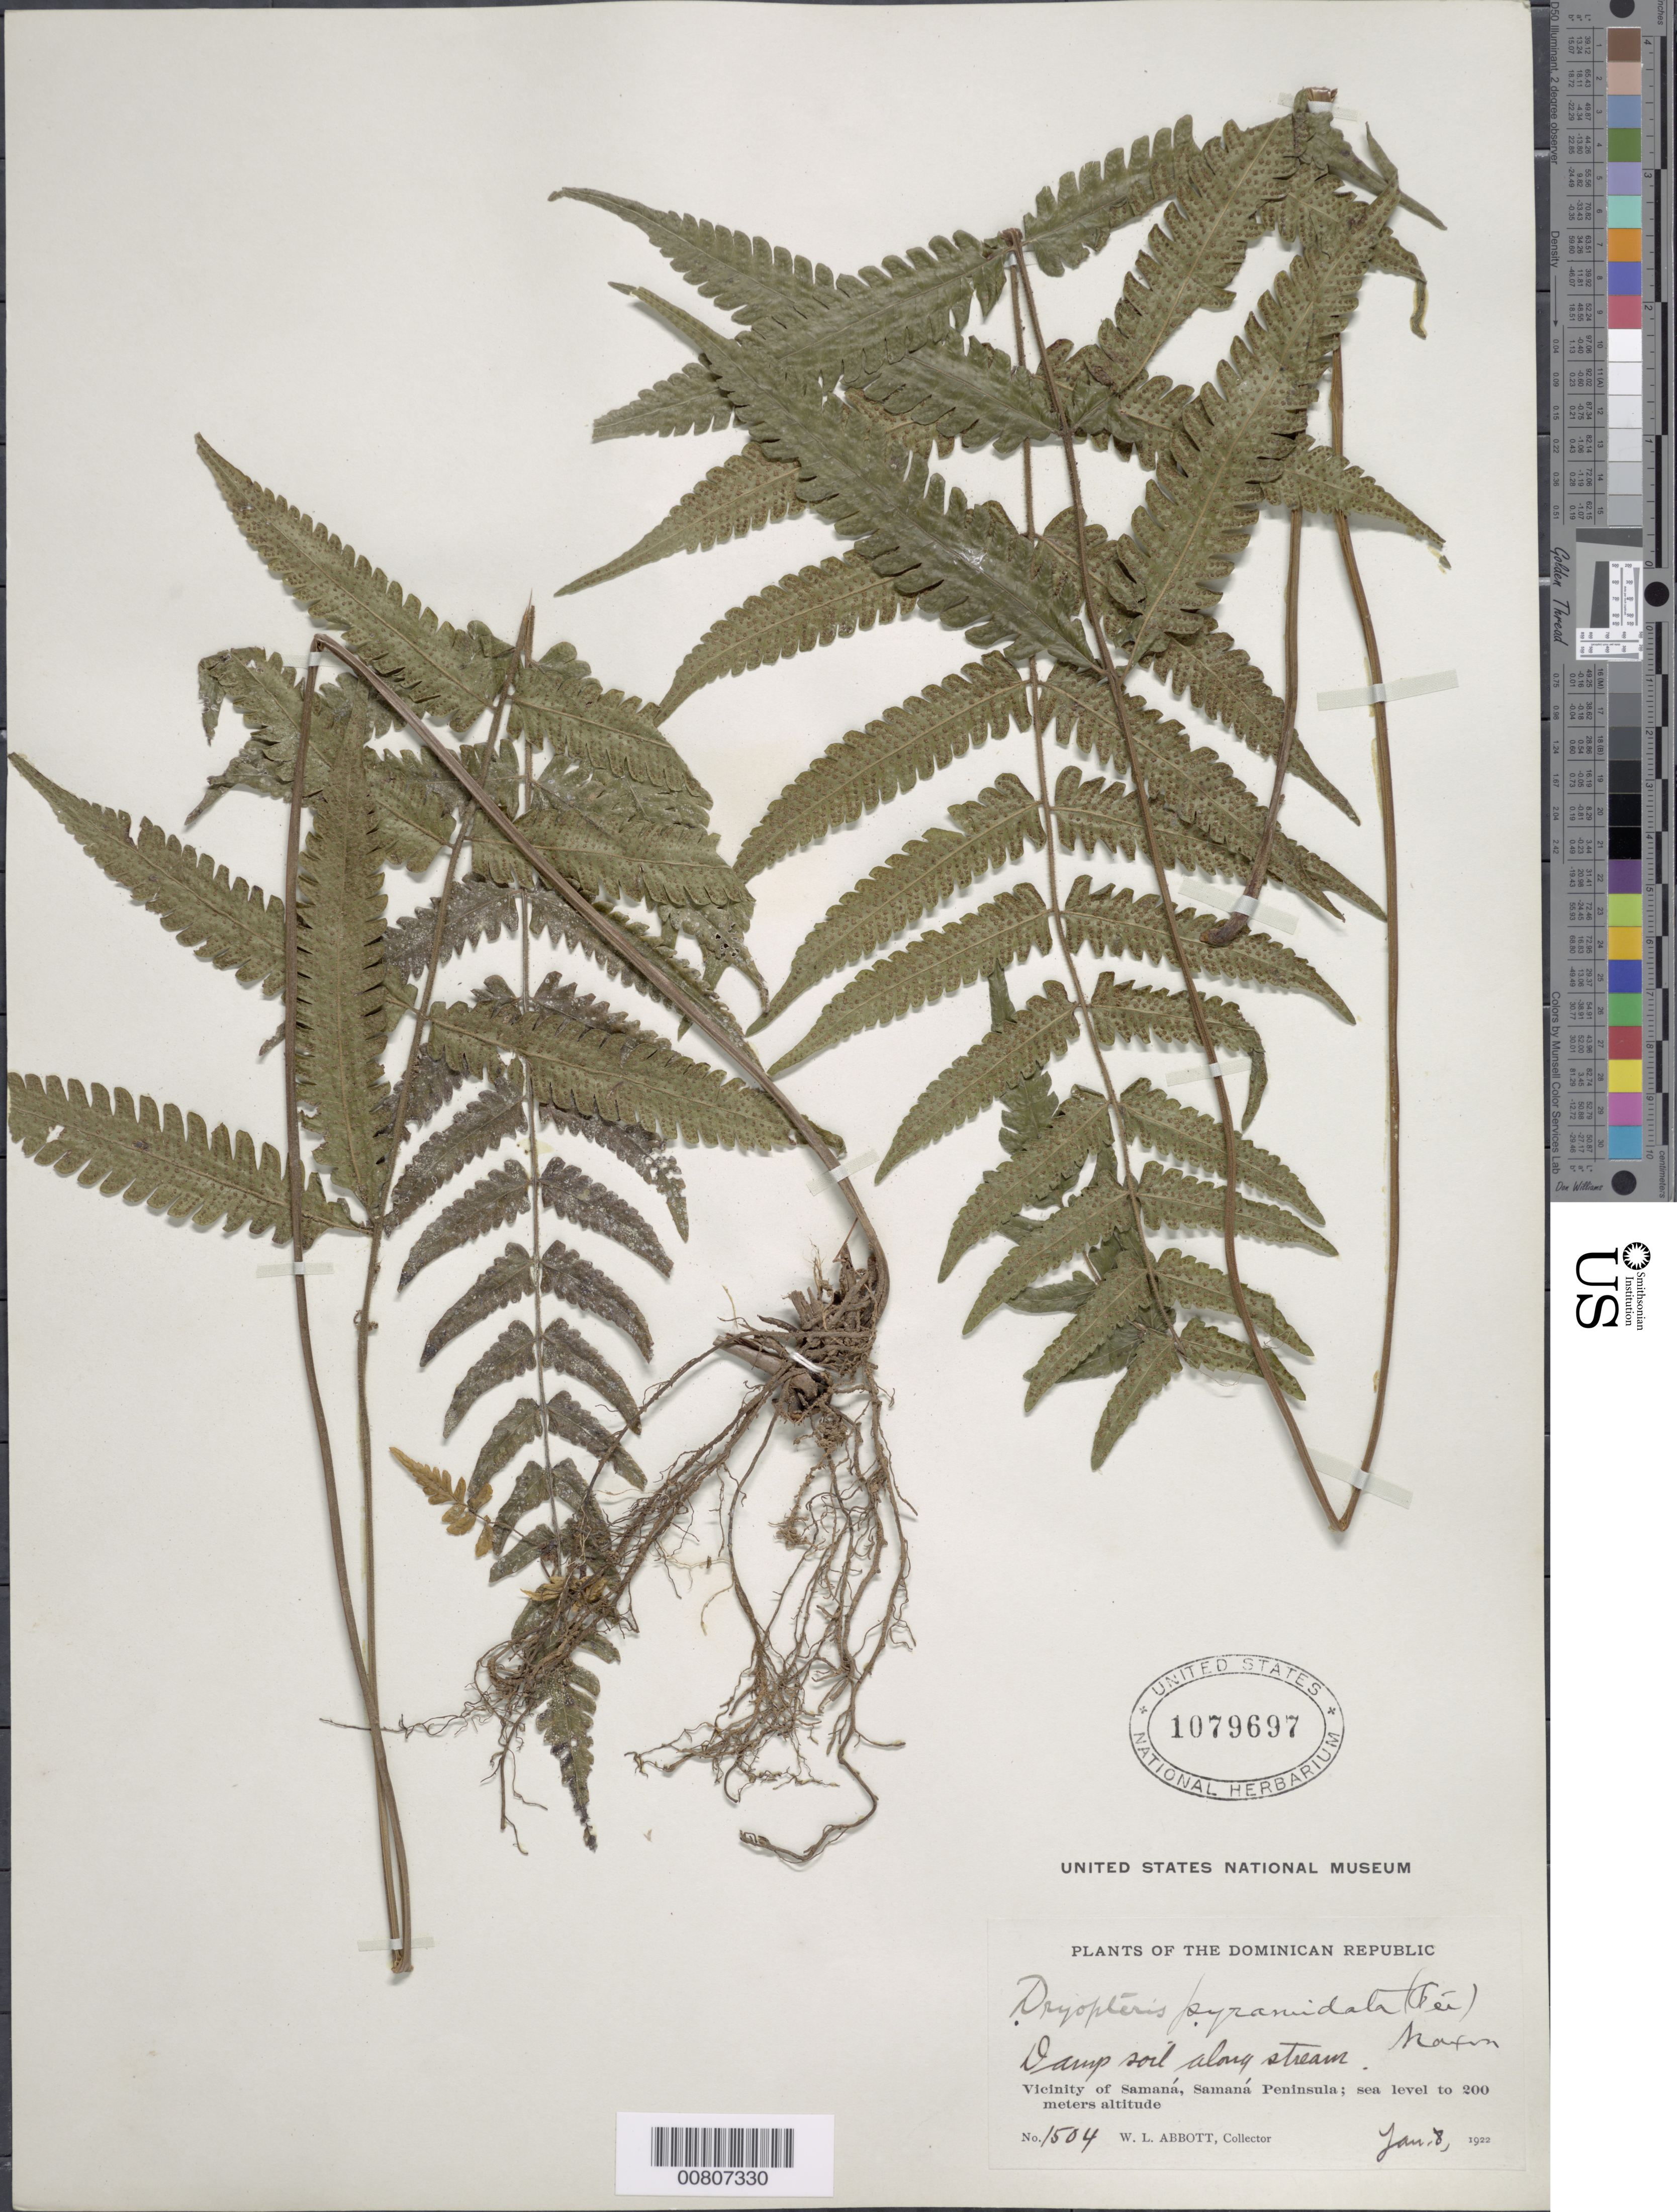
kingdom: Plantae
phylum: Tracheophyta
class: Polypodiopsida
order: Polypodiales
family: Thelypteridaceae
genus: Goniopteris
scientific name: Goniopteris abrupta (Desv.) comb. nov., ined 2015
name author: (Desv.)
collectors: W. L. Abbott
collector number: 1504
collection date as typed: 08 Jan 1922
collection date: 1922-01-08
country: Dominican Republic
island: Hispaniola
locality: Samaná vicinity, Samaná Peninsula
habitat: Damp soil along stream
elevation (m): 0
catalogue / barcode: US 1079697